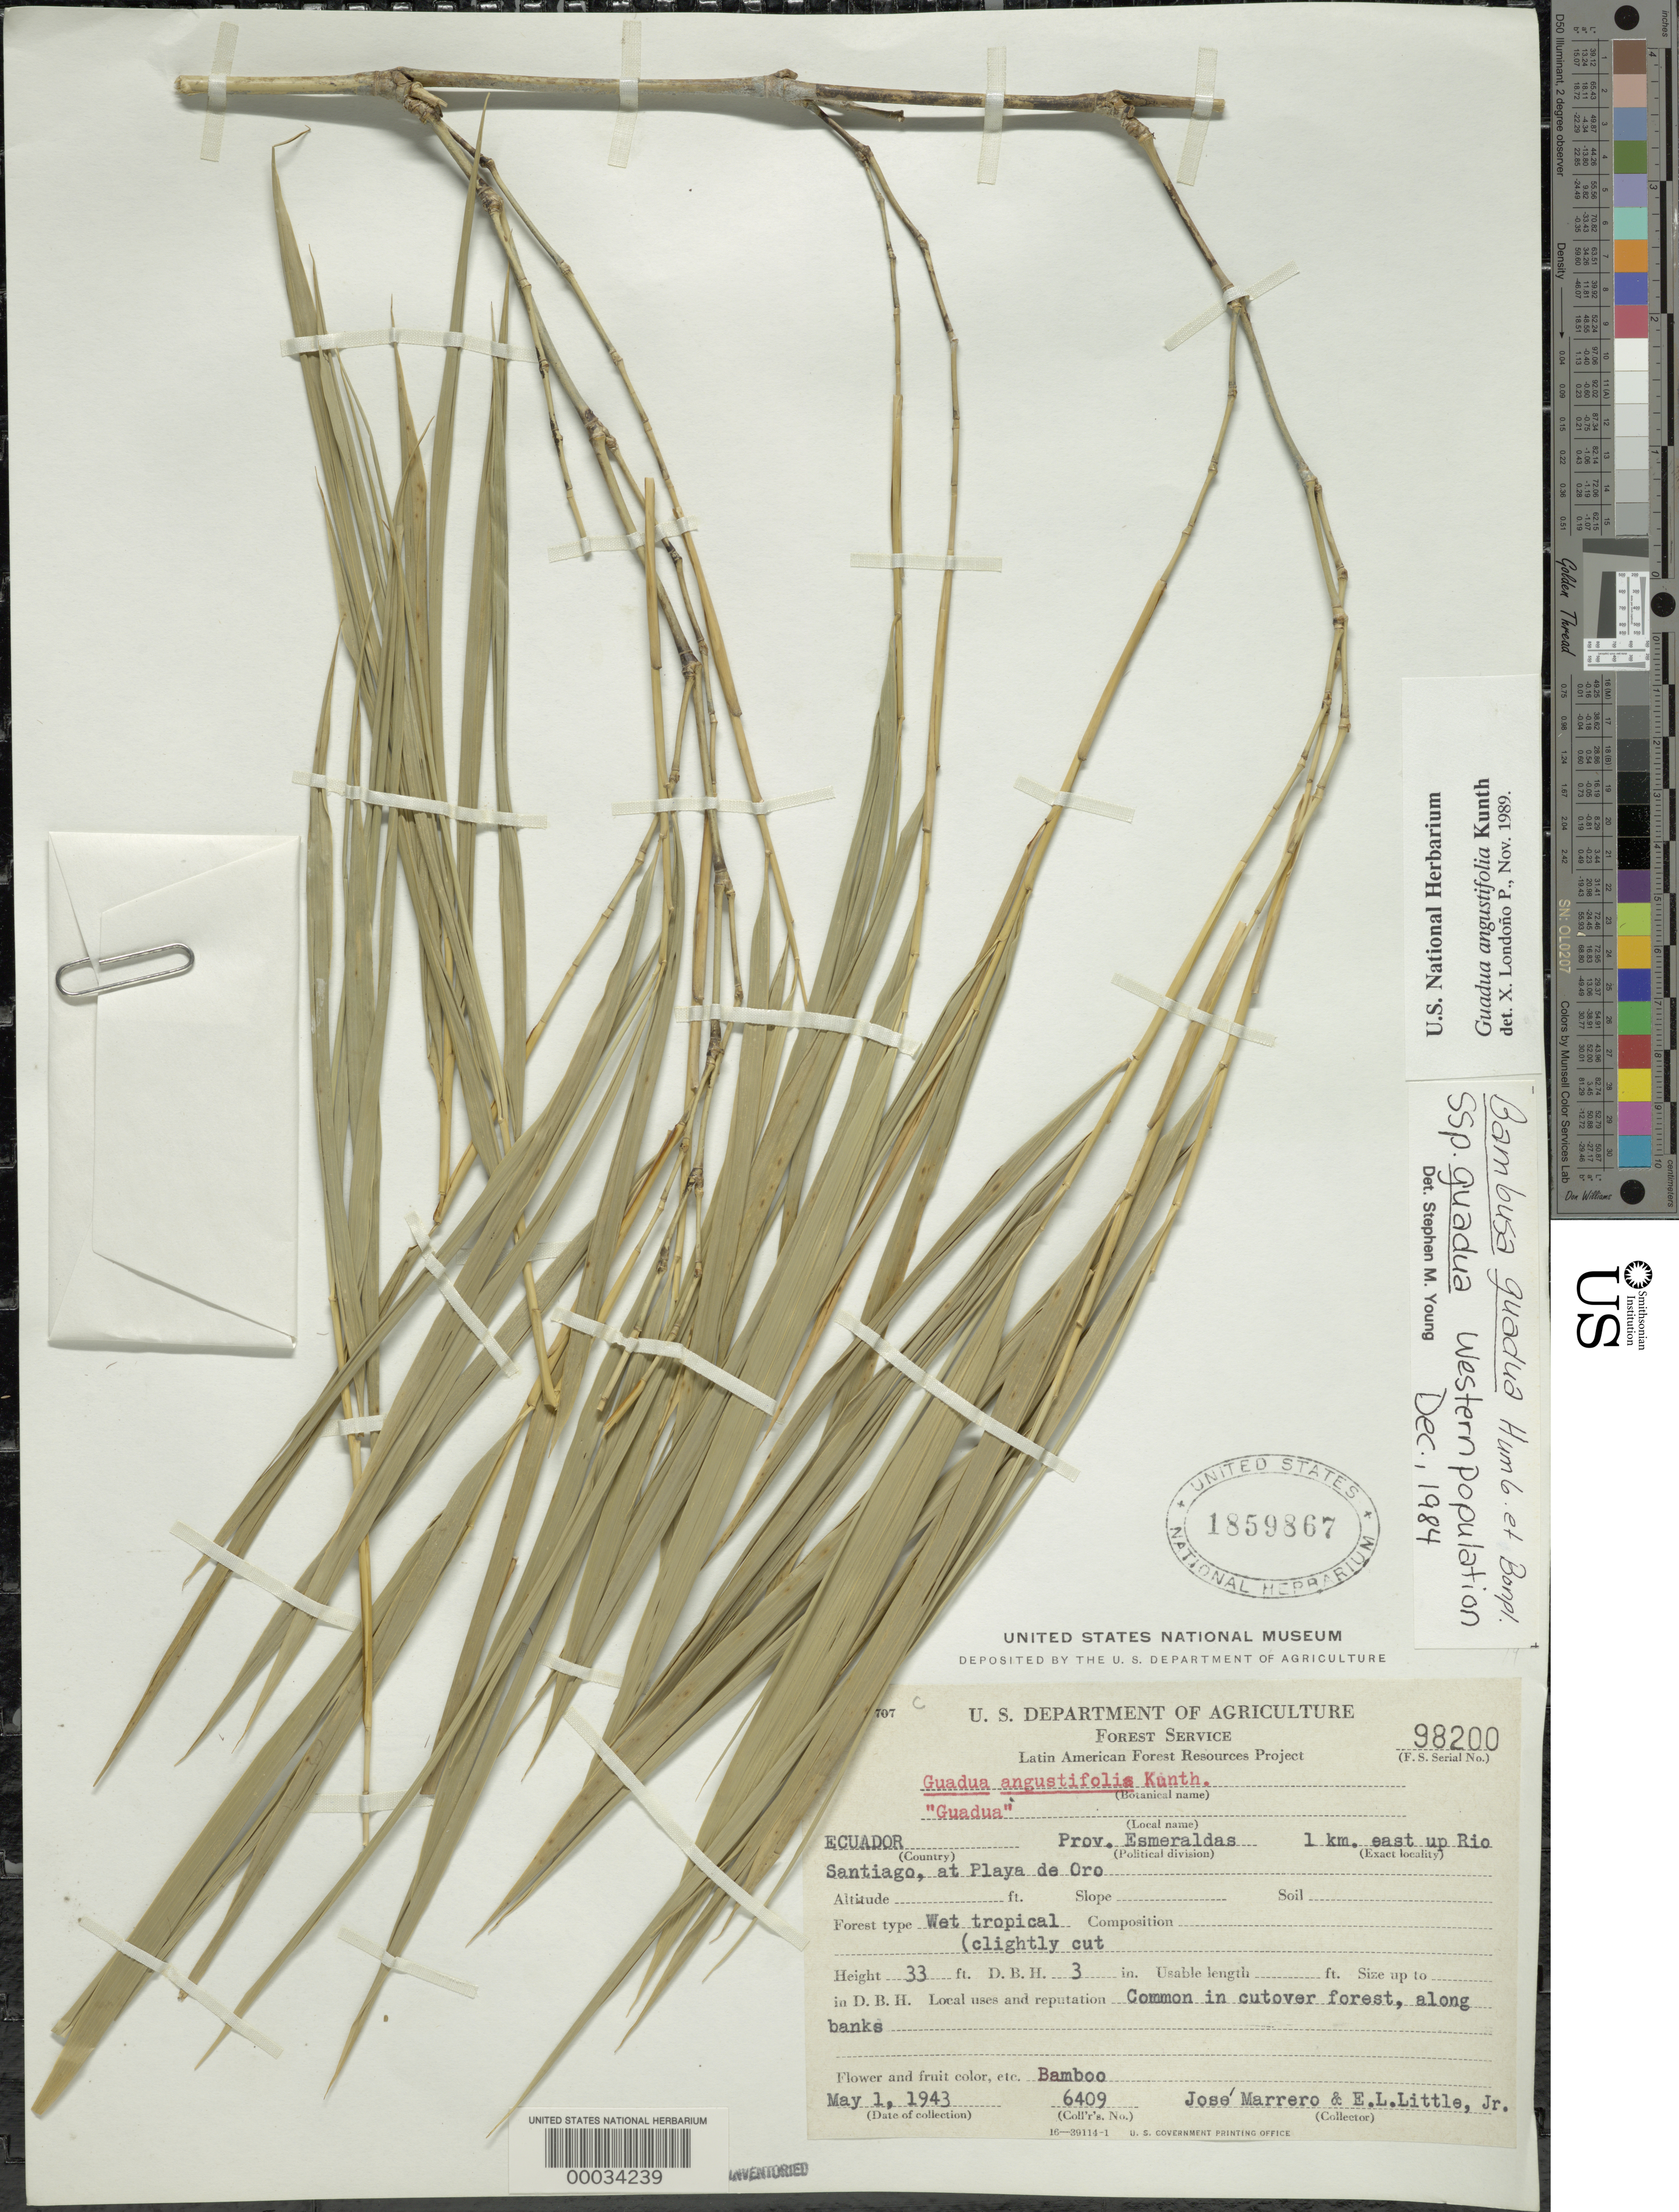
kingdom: Plantae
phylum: Tracheophyta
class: Liliopsida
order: Poales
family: Poaceae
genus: Guadua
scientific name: Guadua angustifolia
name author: Kunth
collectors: J. Marrero & E. L. Little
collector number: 6409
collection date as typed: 01 May 1943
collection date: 1943-05-01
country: Ecuador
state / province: Esmeraldas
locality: Rio Santiago, Playa de Oro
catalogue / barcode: US 1859867